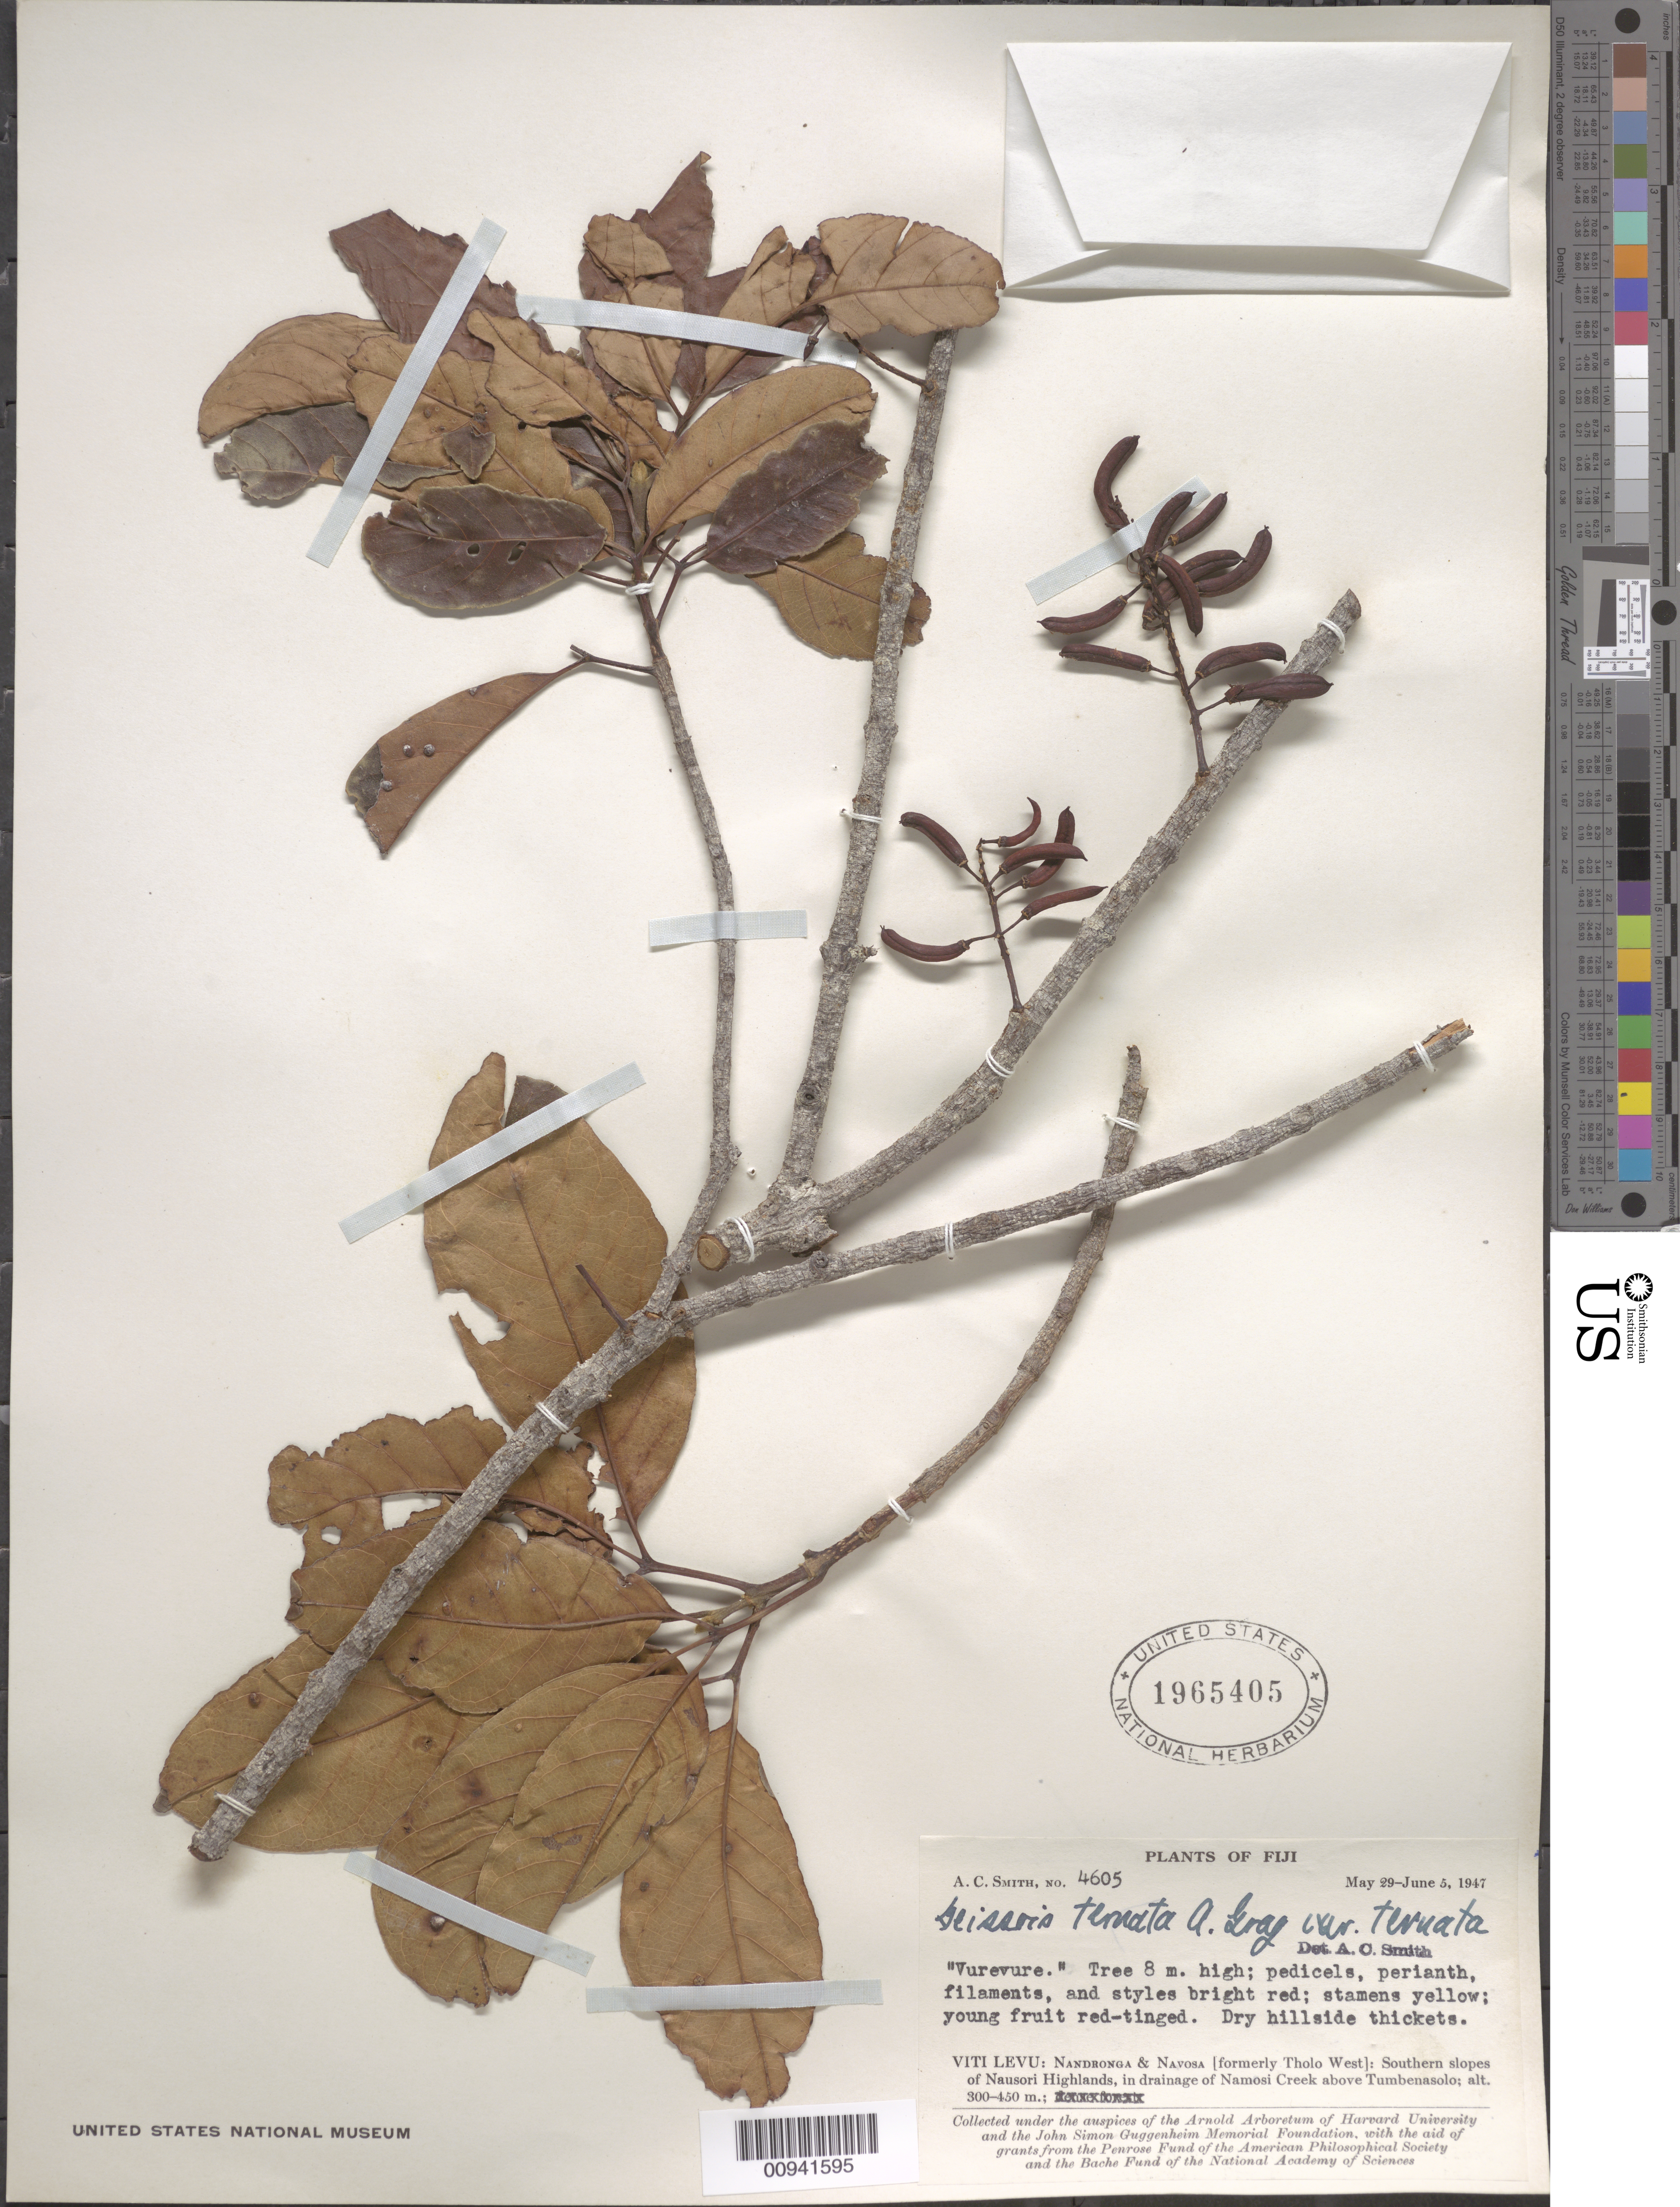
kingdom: Plantae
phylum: Tracheophyta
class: Magnoliopsida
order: Oxalidales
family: Cunoniaceae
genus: Geissois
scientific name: Geissois ternata var. ternata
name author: A. Gray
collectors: C. A. Smith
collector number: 4605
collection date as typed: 29 May 1947 to 05 Jun 1947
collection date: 1947-05-29/1947-06-05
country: Fiji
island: Viti Levu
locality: Nandronga & (formerly Tholo West): Southern slopes of Nausori Highlands, in drainage of Namosi Creek above Tumbenasolo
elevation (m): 300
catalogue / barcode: US 1965405